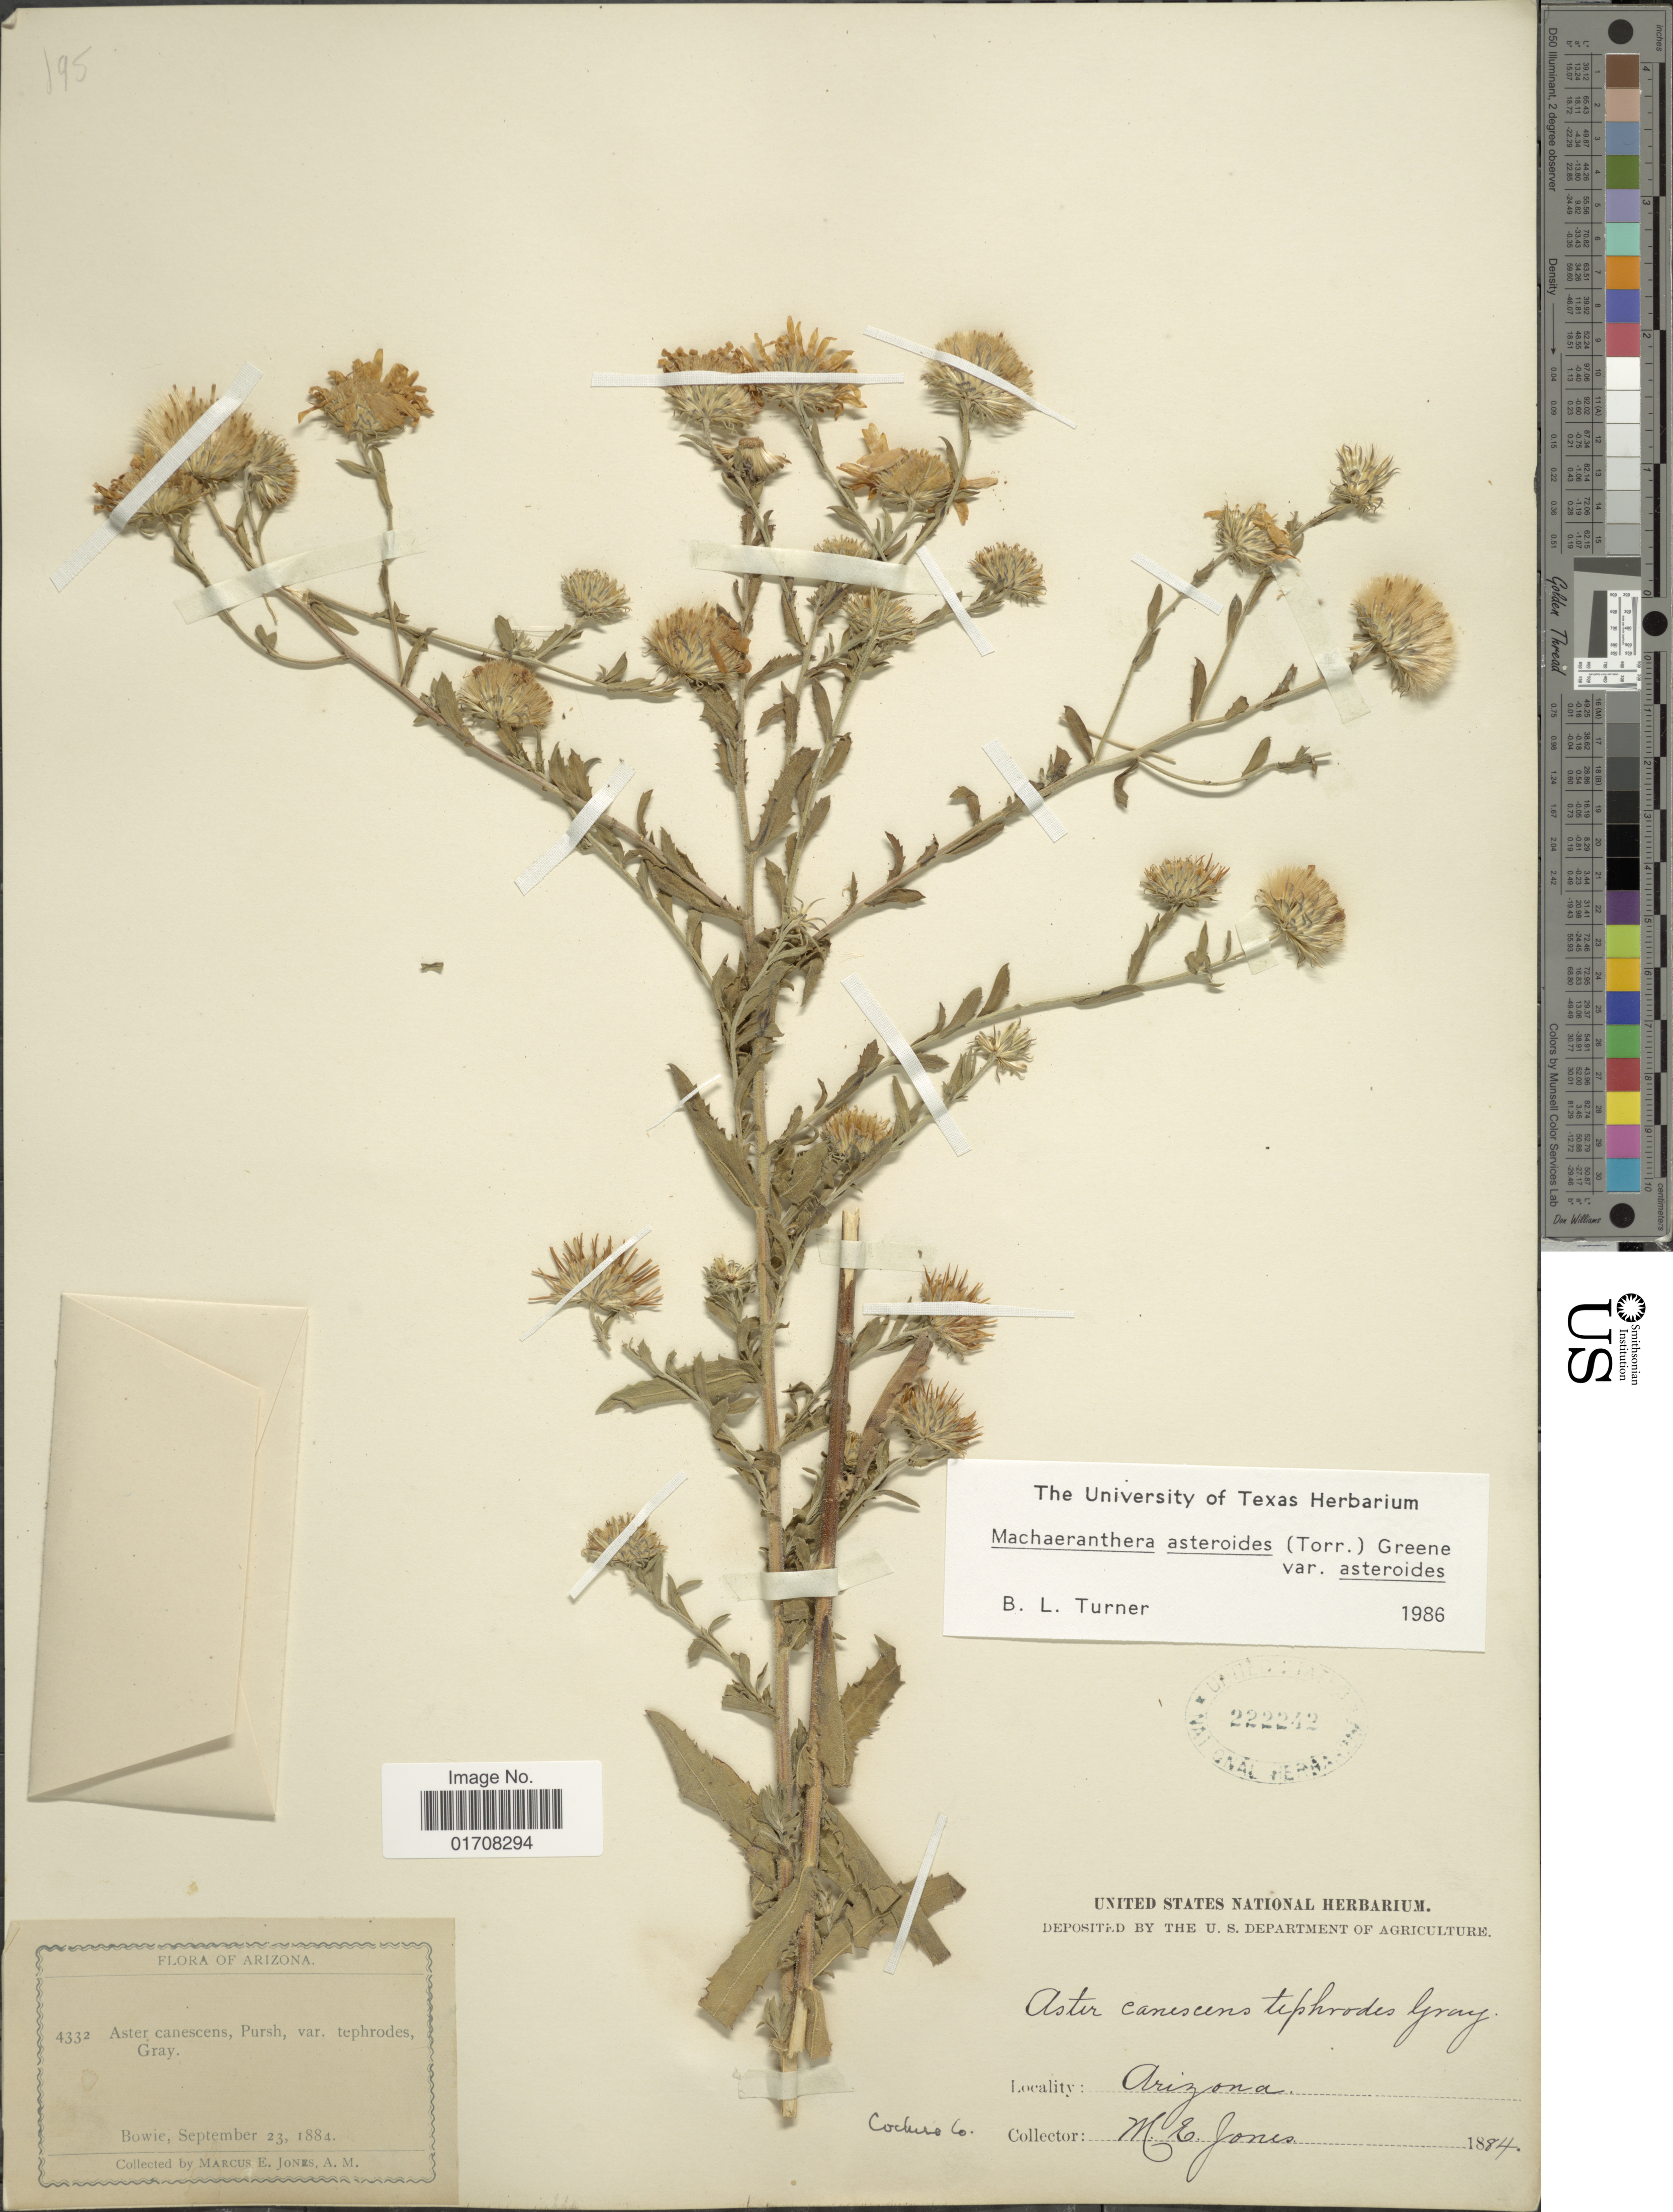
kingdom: Plantae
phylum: Tracheophyta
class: Magnoliopsida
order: Asterales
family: Asteraceae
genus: Machaeranthera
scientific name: Machaeranthera asteroides var. asteroides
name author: (Torr.) Greene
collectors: M. E. Jones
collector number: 4332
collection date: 1884-09-23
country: United States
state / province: Arizona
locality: Bowie, Cochise Co.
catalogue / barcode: US 222242